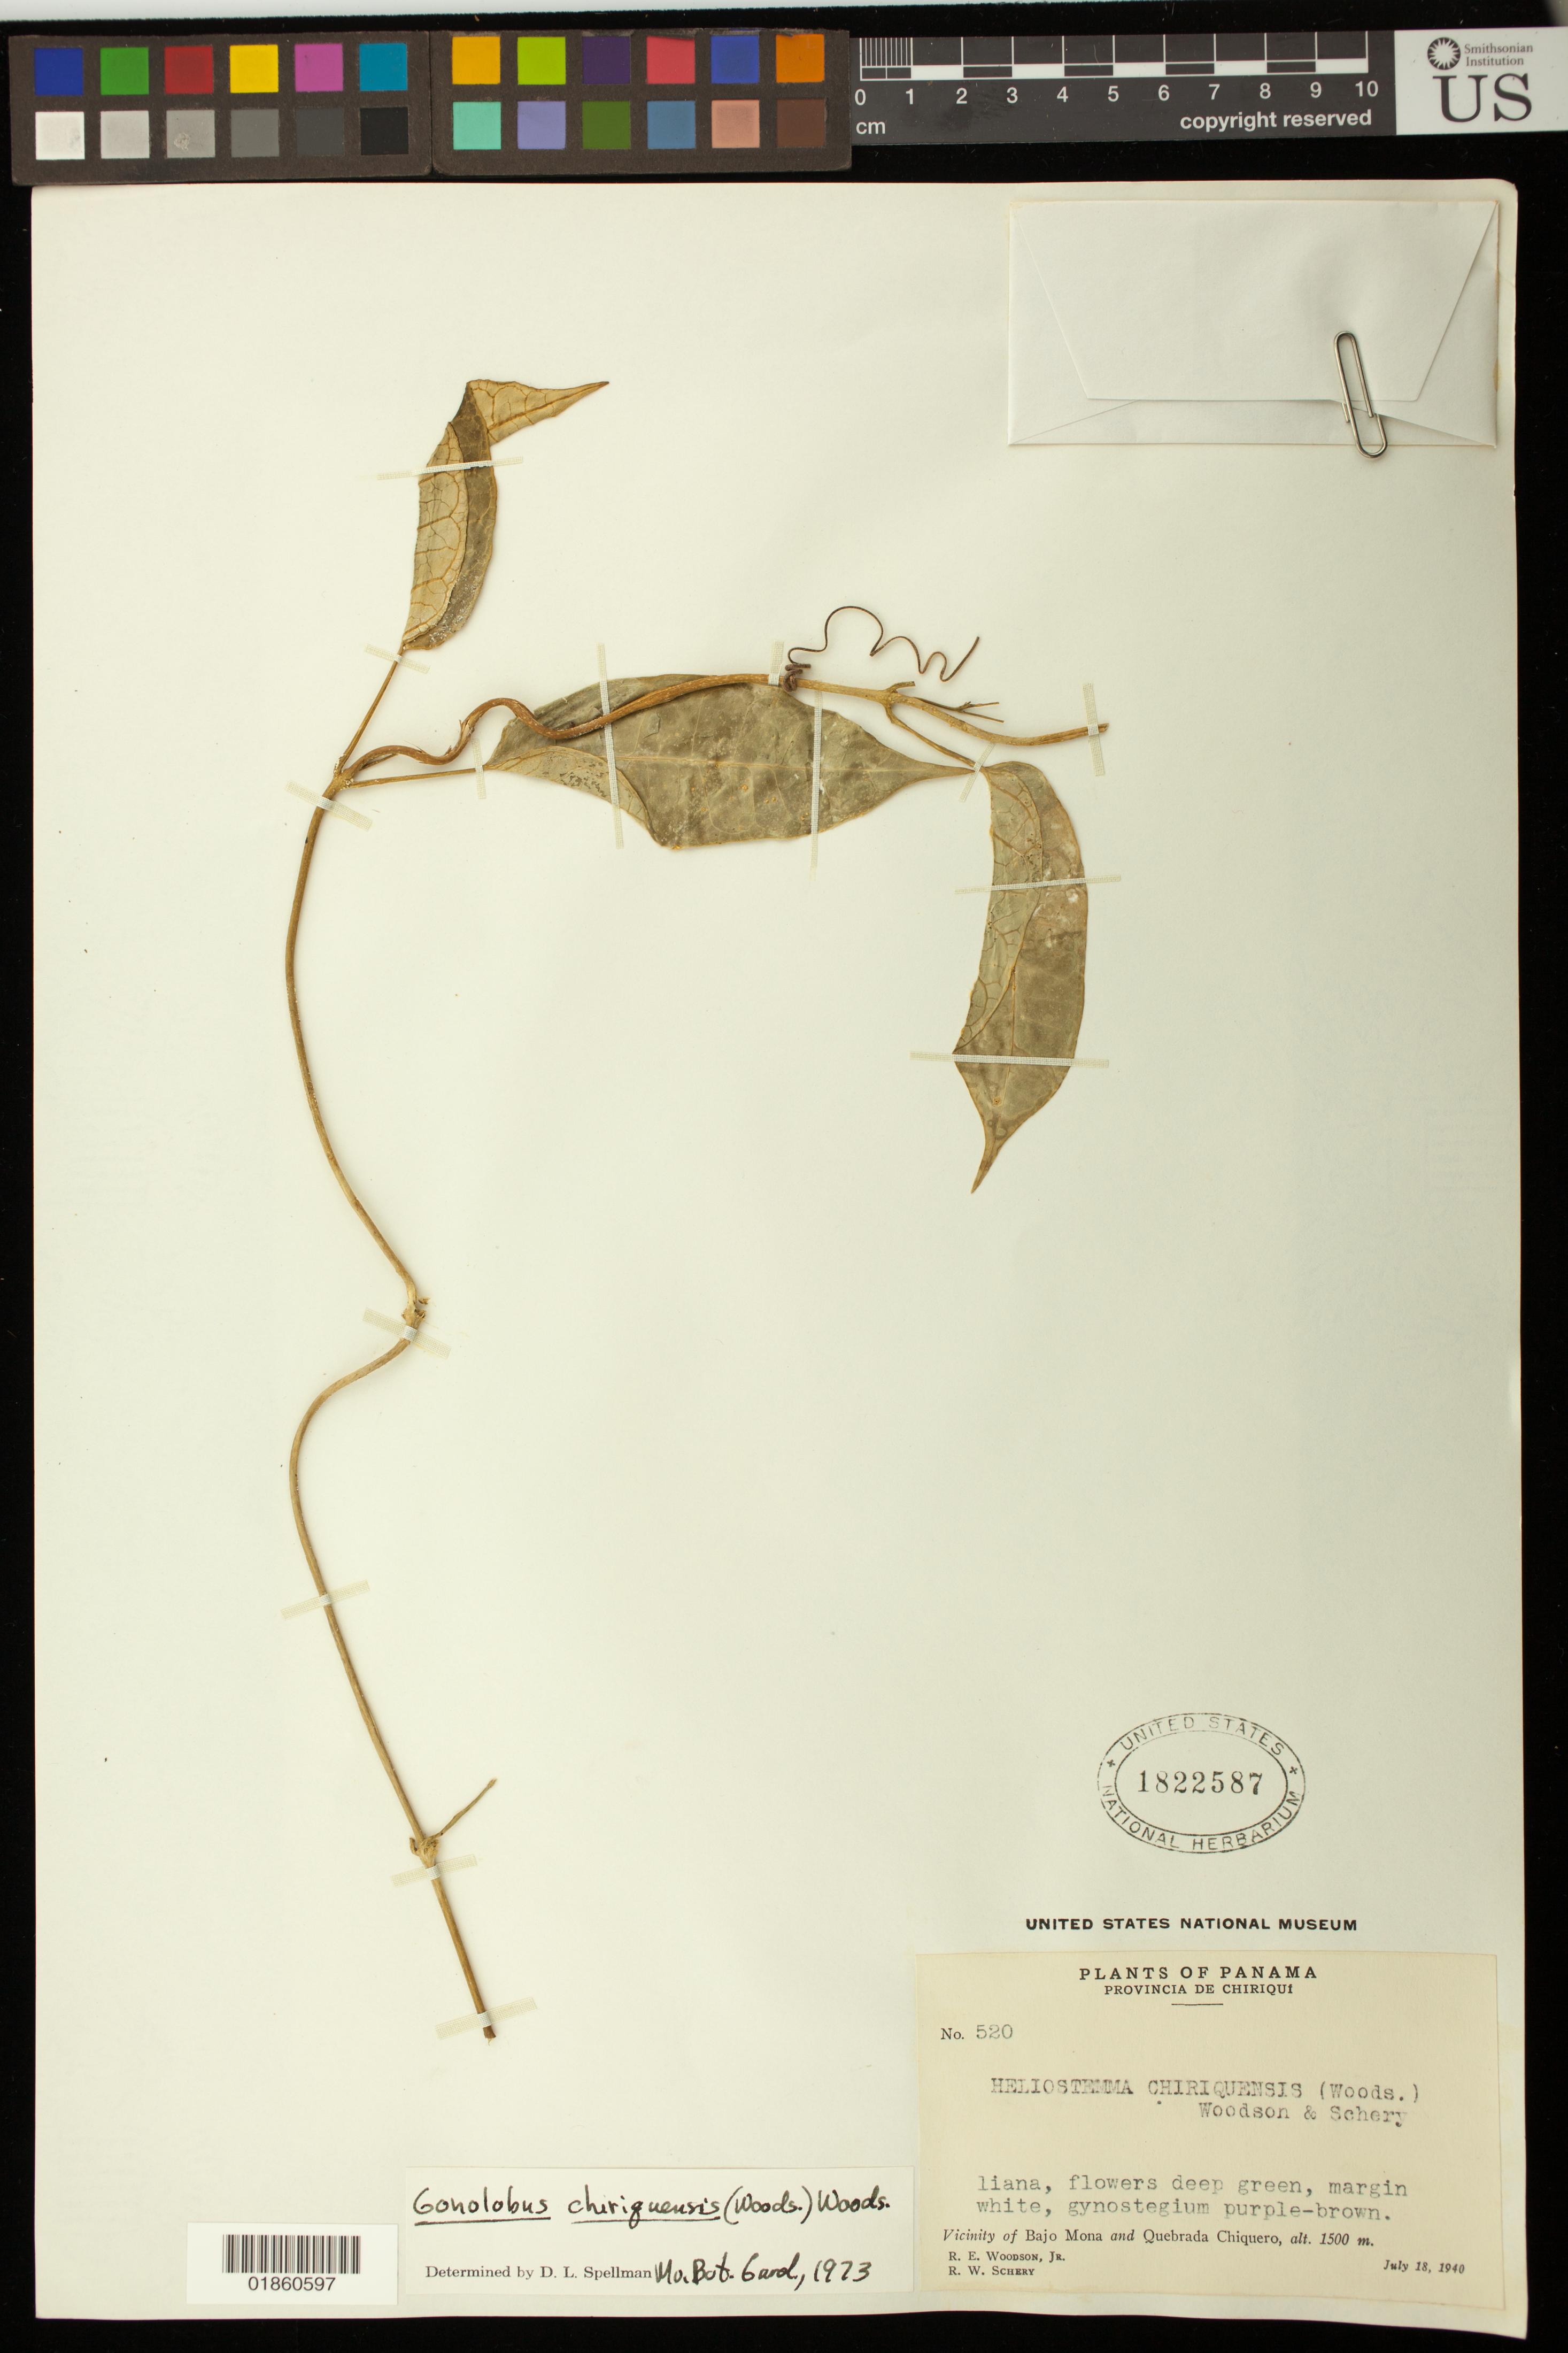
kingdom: Plantae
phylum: Tracheophyta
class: Magnoliopsida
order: Gentianales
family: Apocynaceae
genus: Gonolobus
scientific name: Gonolobus chiriquensis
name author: (Woodson) Woodson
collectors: R. E. Woodson & R. W. Schery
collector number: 520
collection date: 1940-07-18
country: Panama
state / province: Chiriquí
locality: Vicinity of Bajo Mona and Quebrada Chiquero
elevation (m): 1500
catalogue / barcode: US 1822587